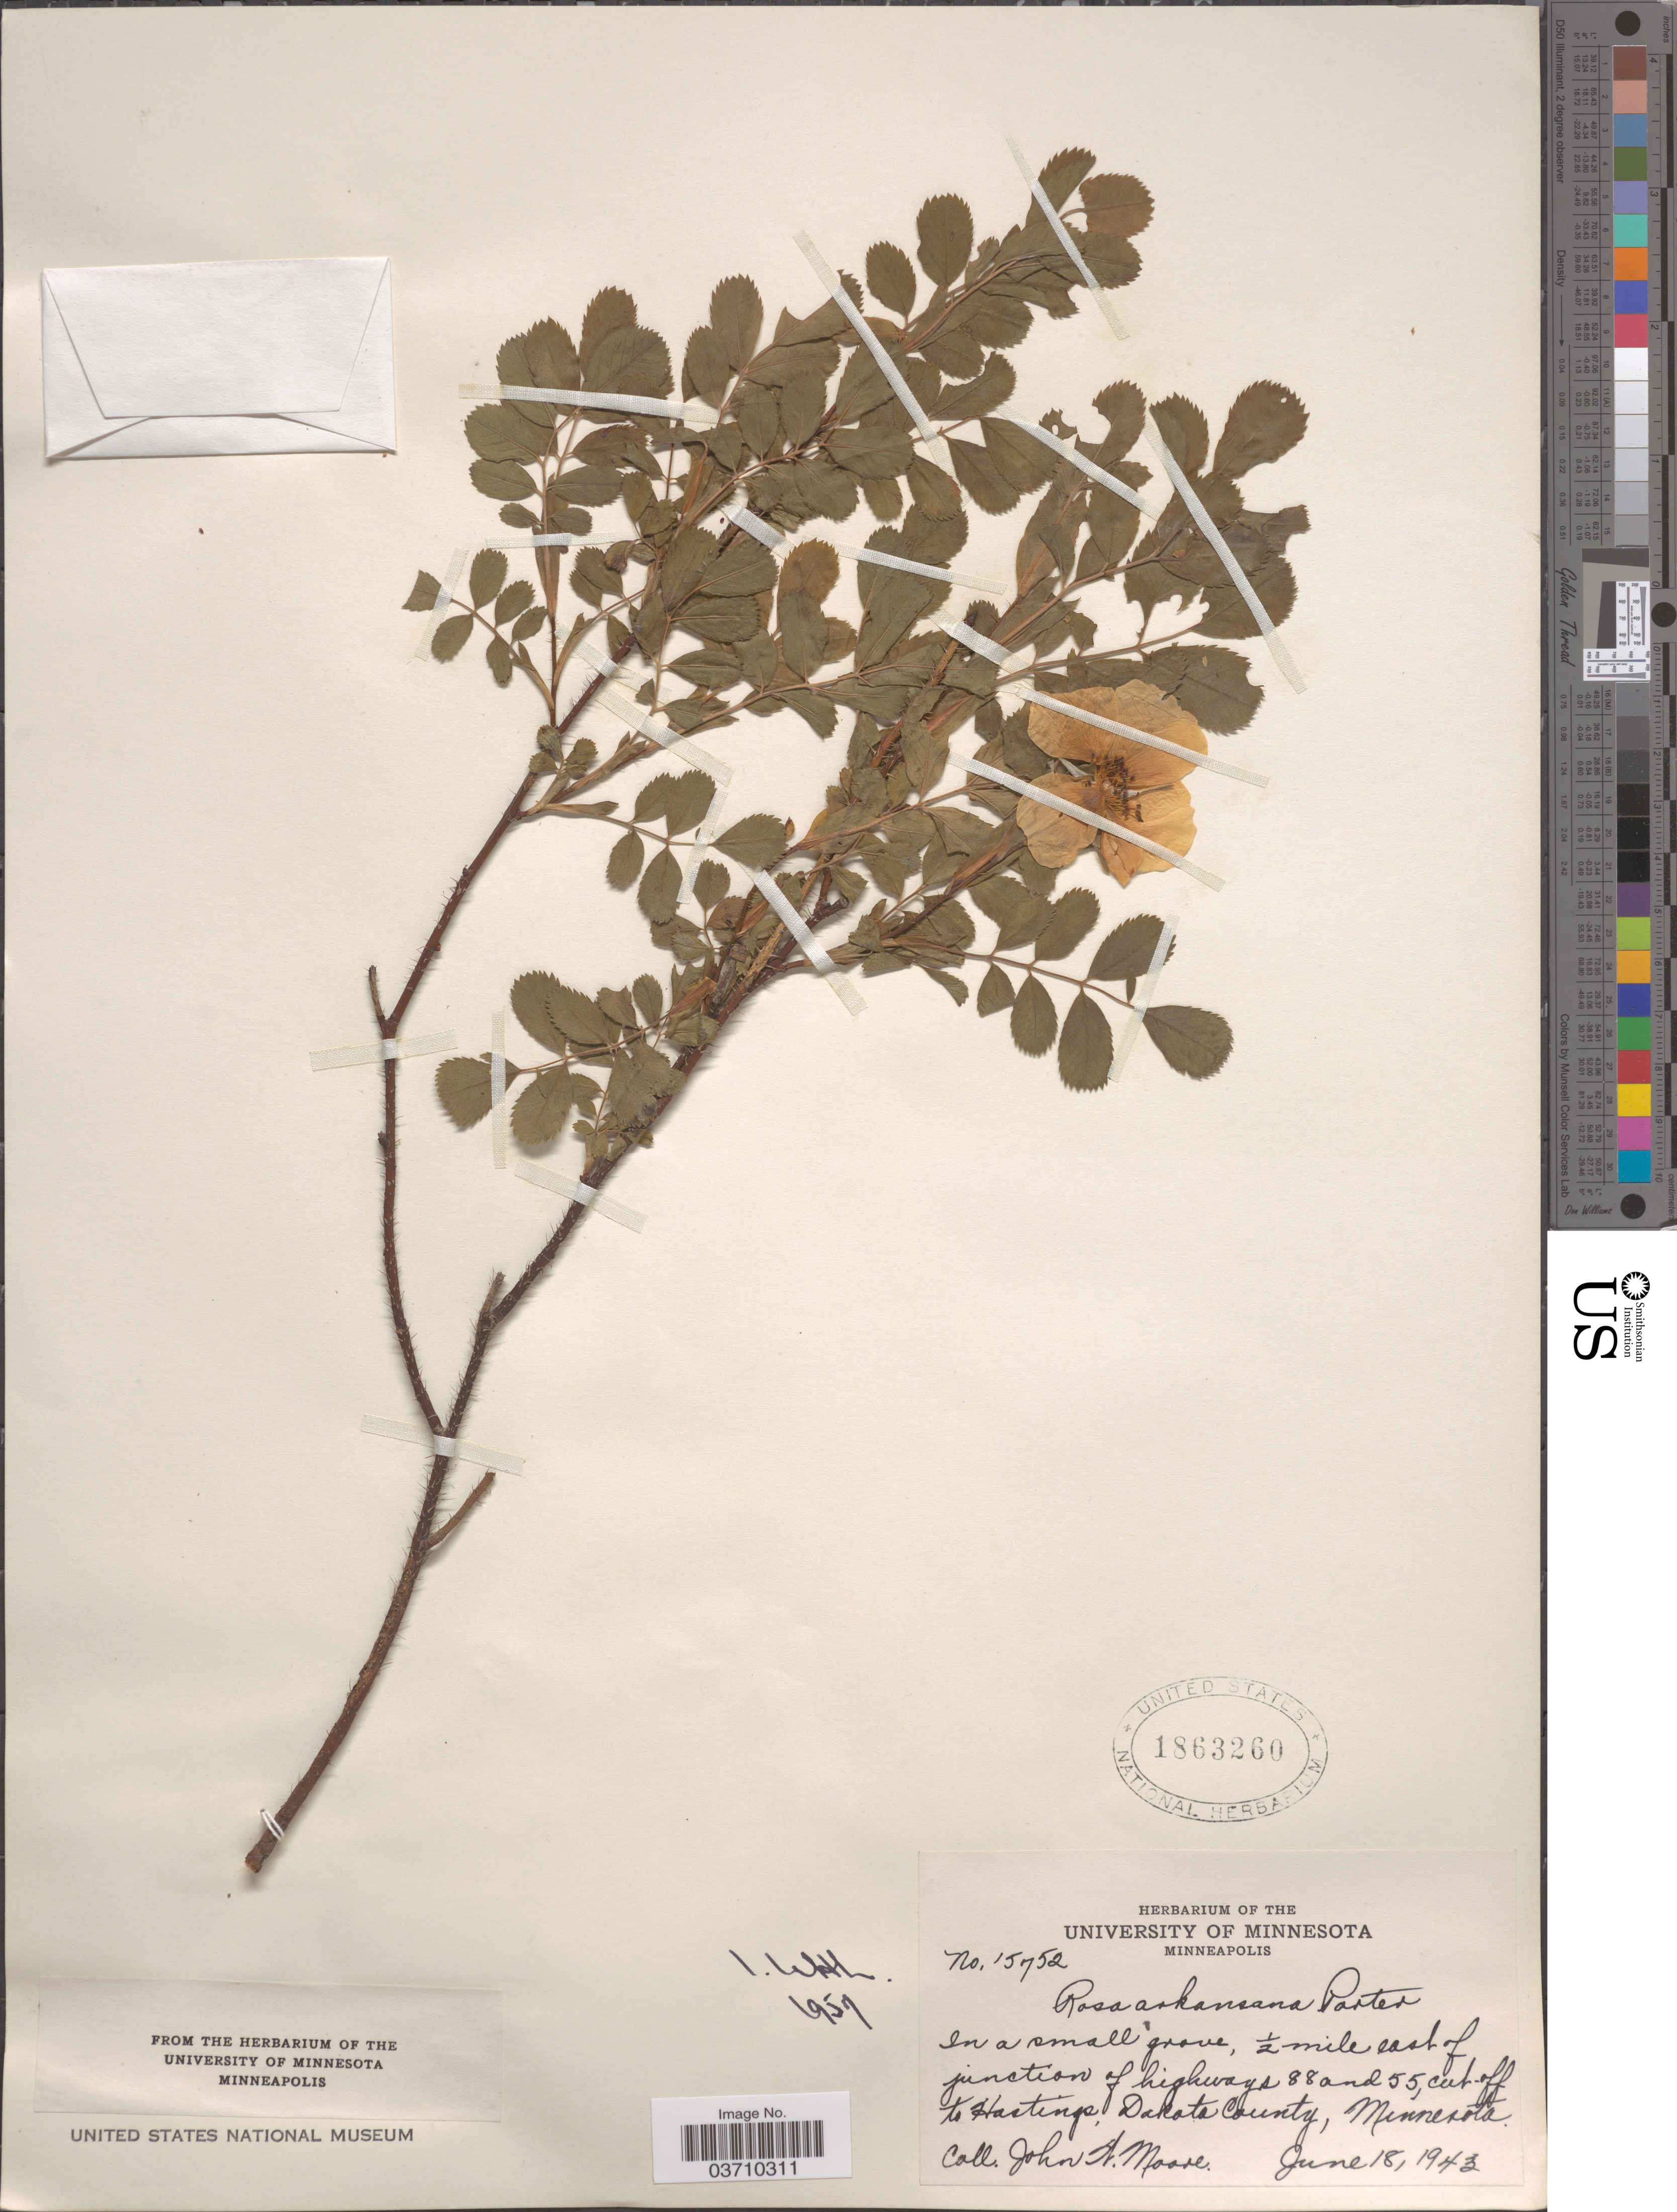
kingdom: Plantae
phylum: Tracheophyta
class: Magnoliopsida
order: Rosales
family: Rosaceae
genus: Rosa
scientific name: Rosa arkansana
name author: Porter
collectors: J. Moore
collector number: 15752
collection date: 1943-06-18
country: United States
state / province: Minnesota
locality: ½ mile east of junction of highways 88 and 55, cut-off to Hastings, Dakota County.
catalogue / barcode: US 1863260